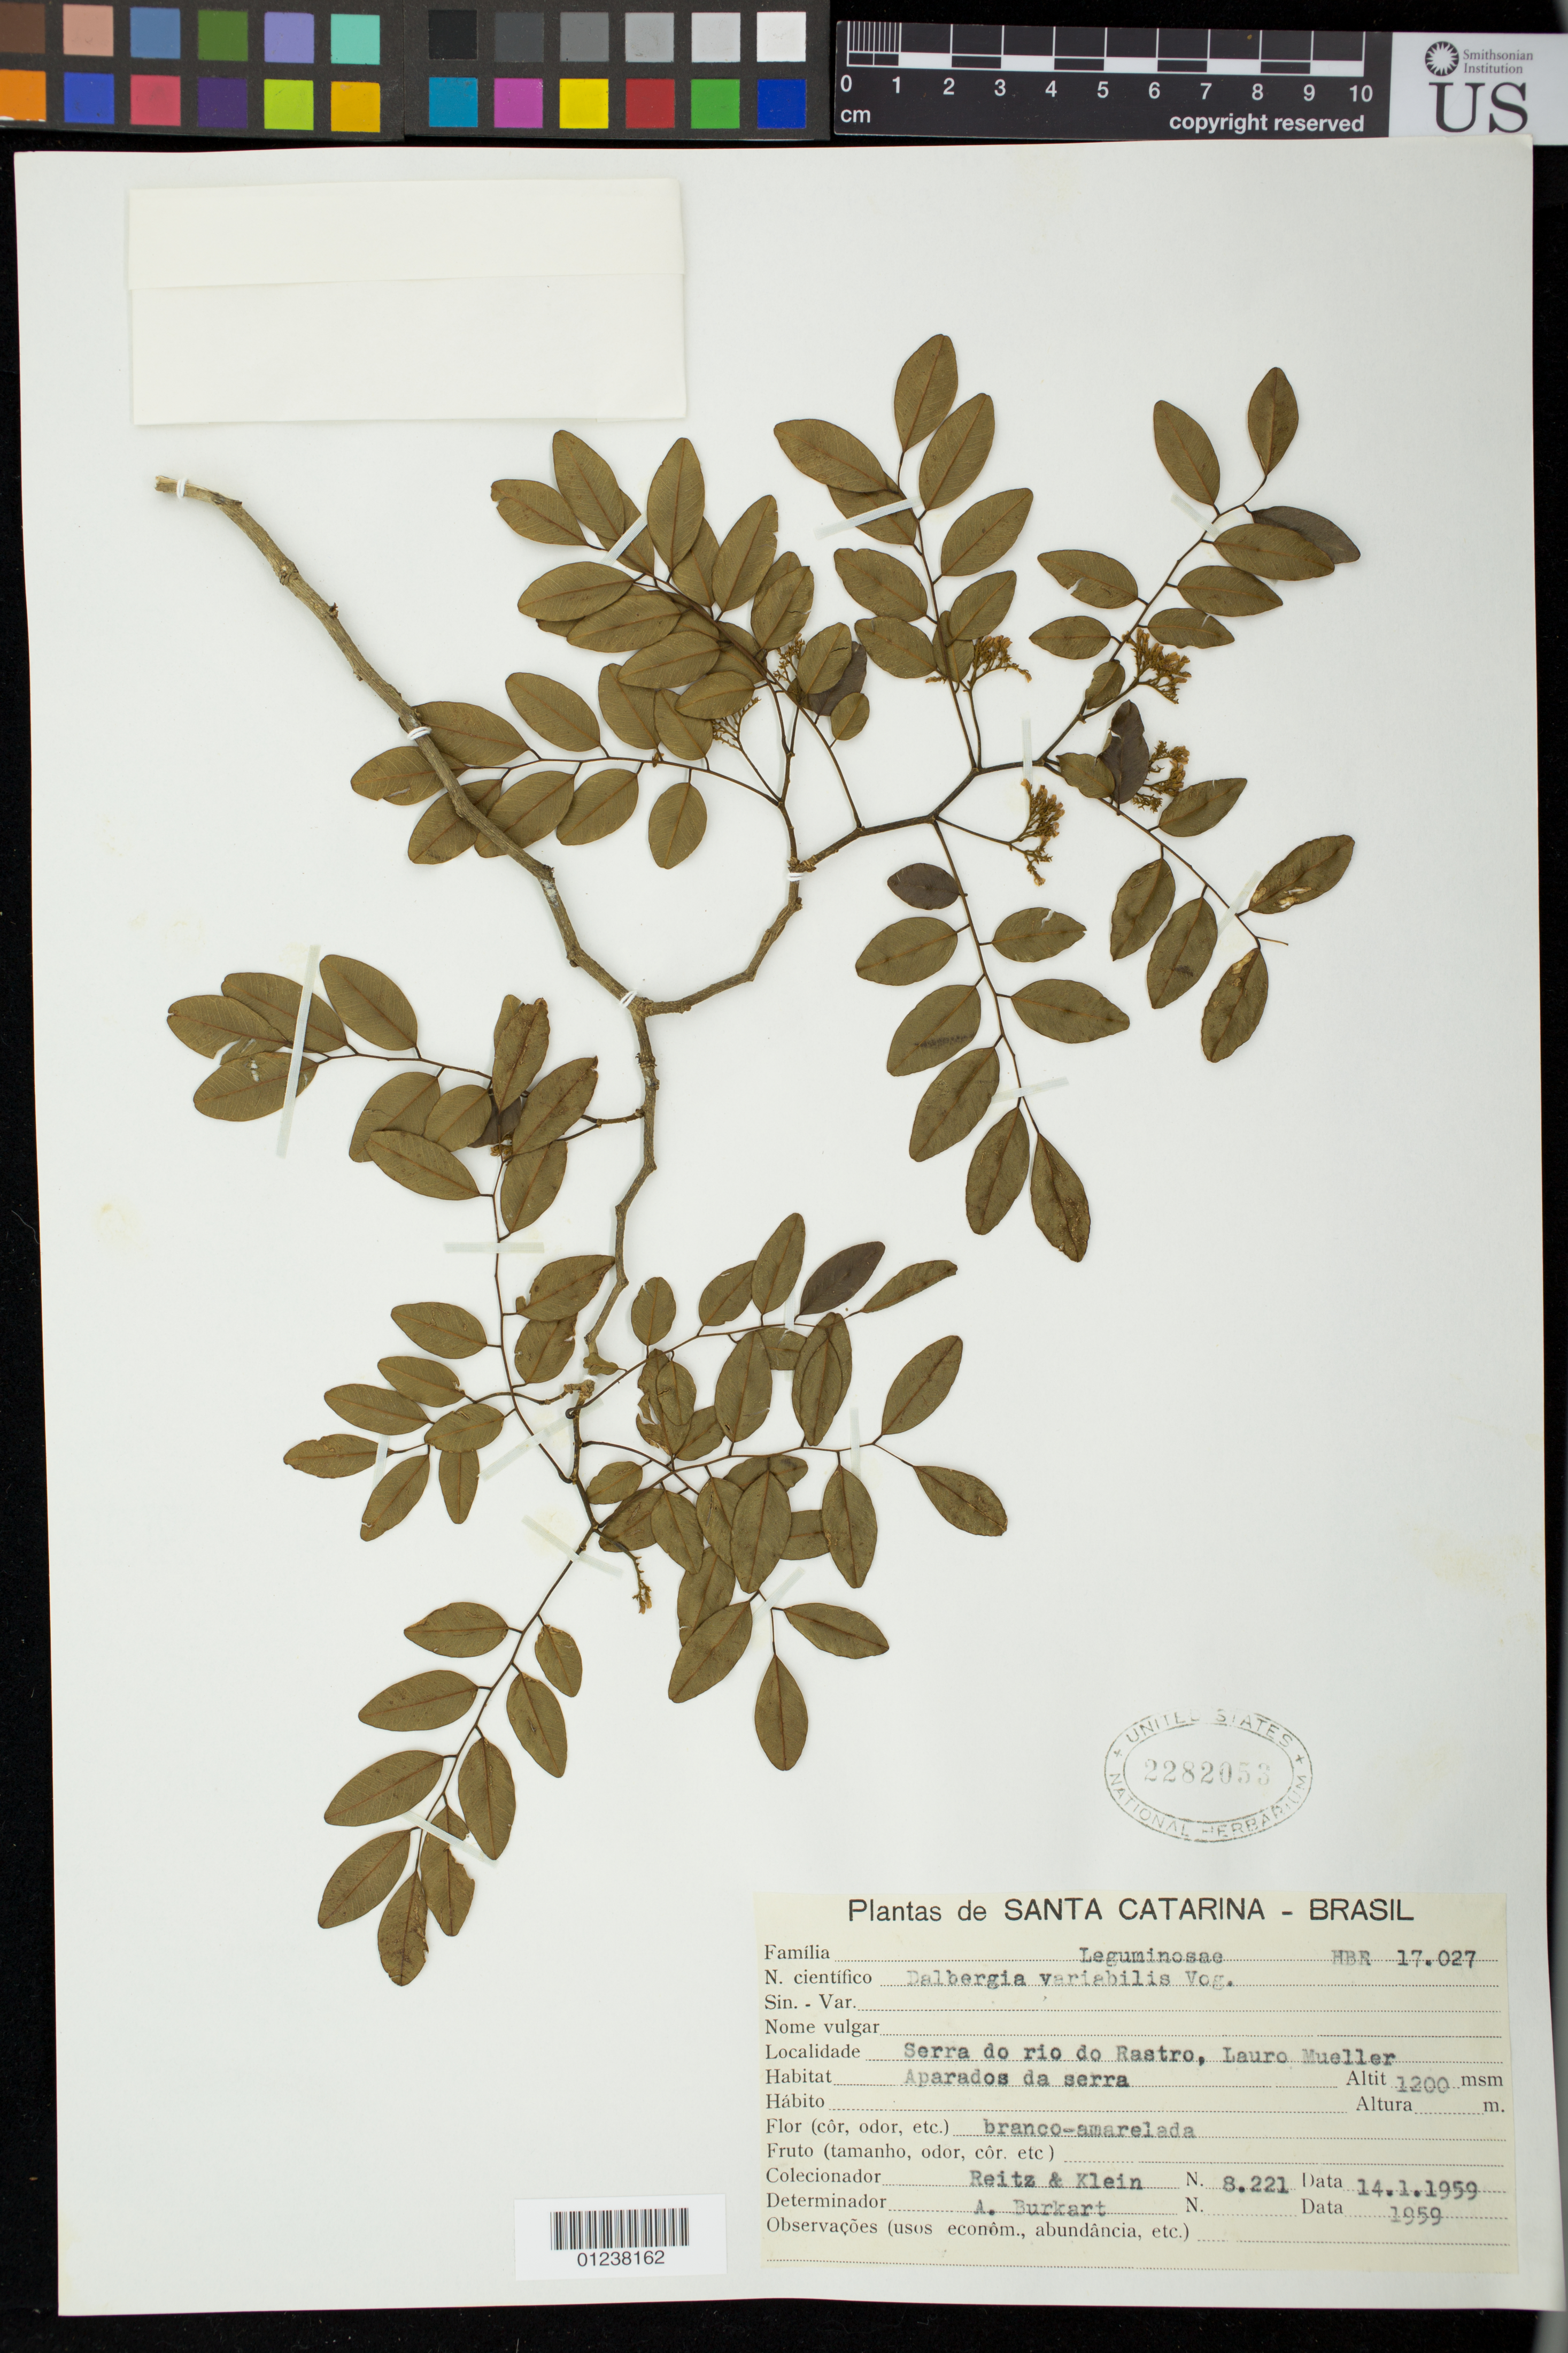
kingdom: Plantae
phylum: Tracheophyta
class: Magnoliopsida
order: Fabales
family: Fabaceae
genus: Dalbergia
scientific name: Dalbergia frutescens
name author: (Vell.) Britton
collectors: R. Reitz & R. M. Klein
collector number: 8221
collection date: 1959-01-14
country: Brazil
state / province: Santa Catarina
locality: Serra do rio do Rastro, Lauro Mueller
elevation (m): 1200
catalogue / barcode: US 2282053